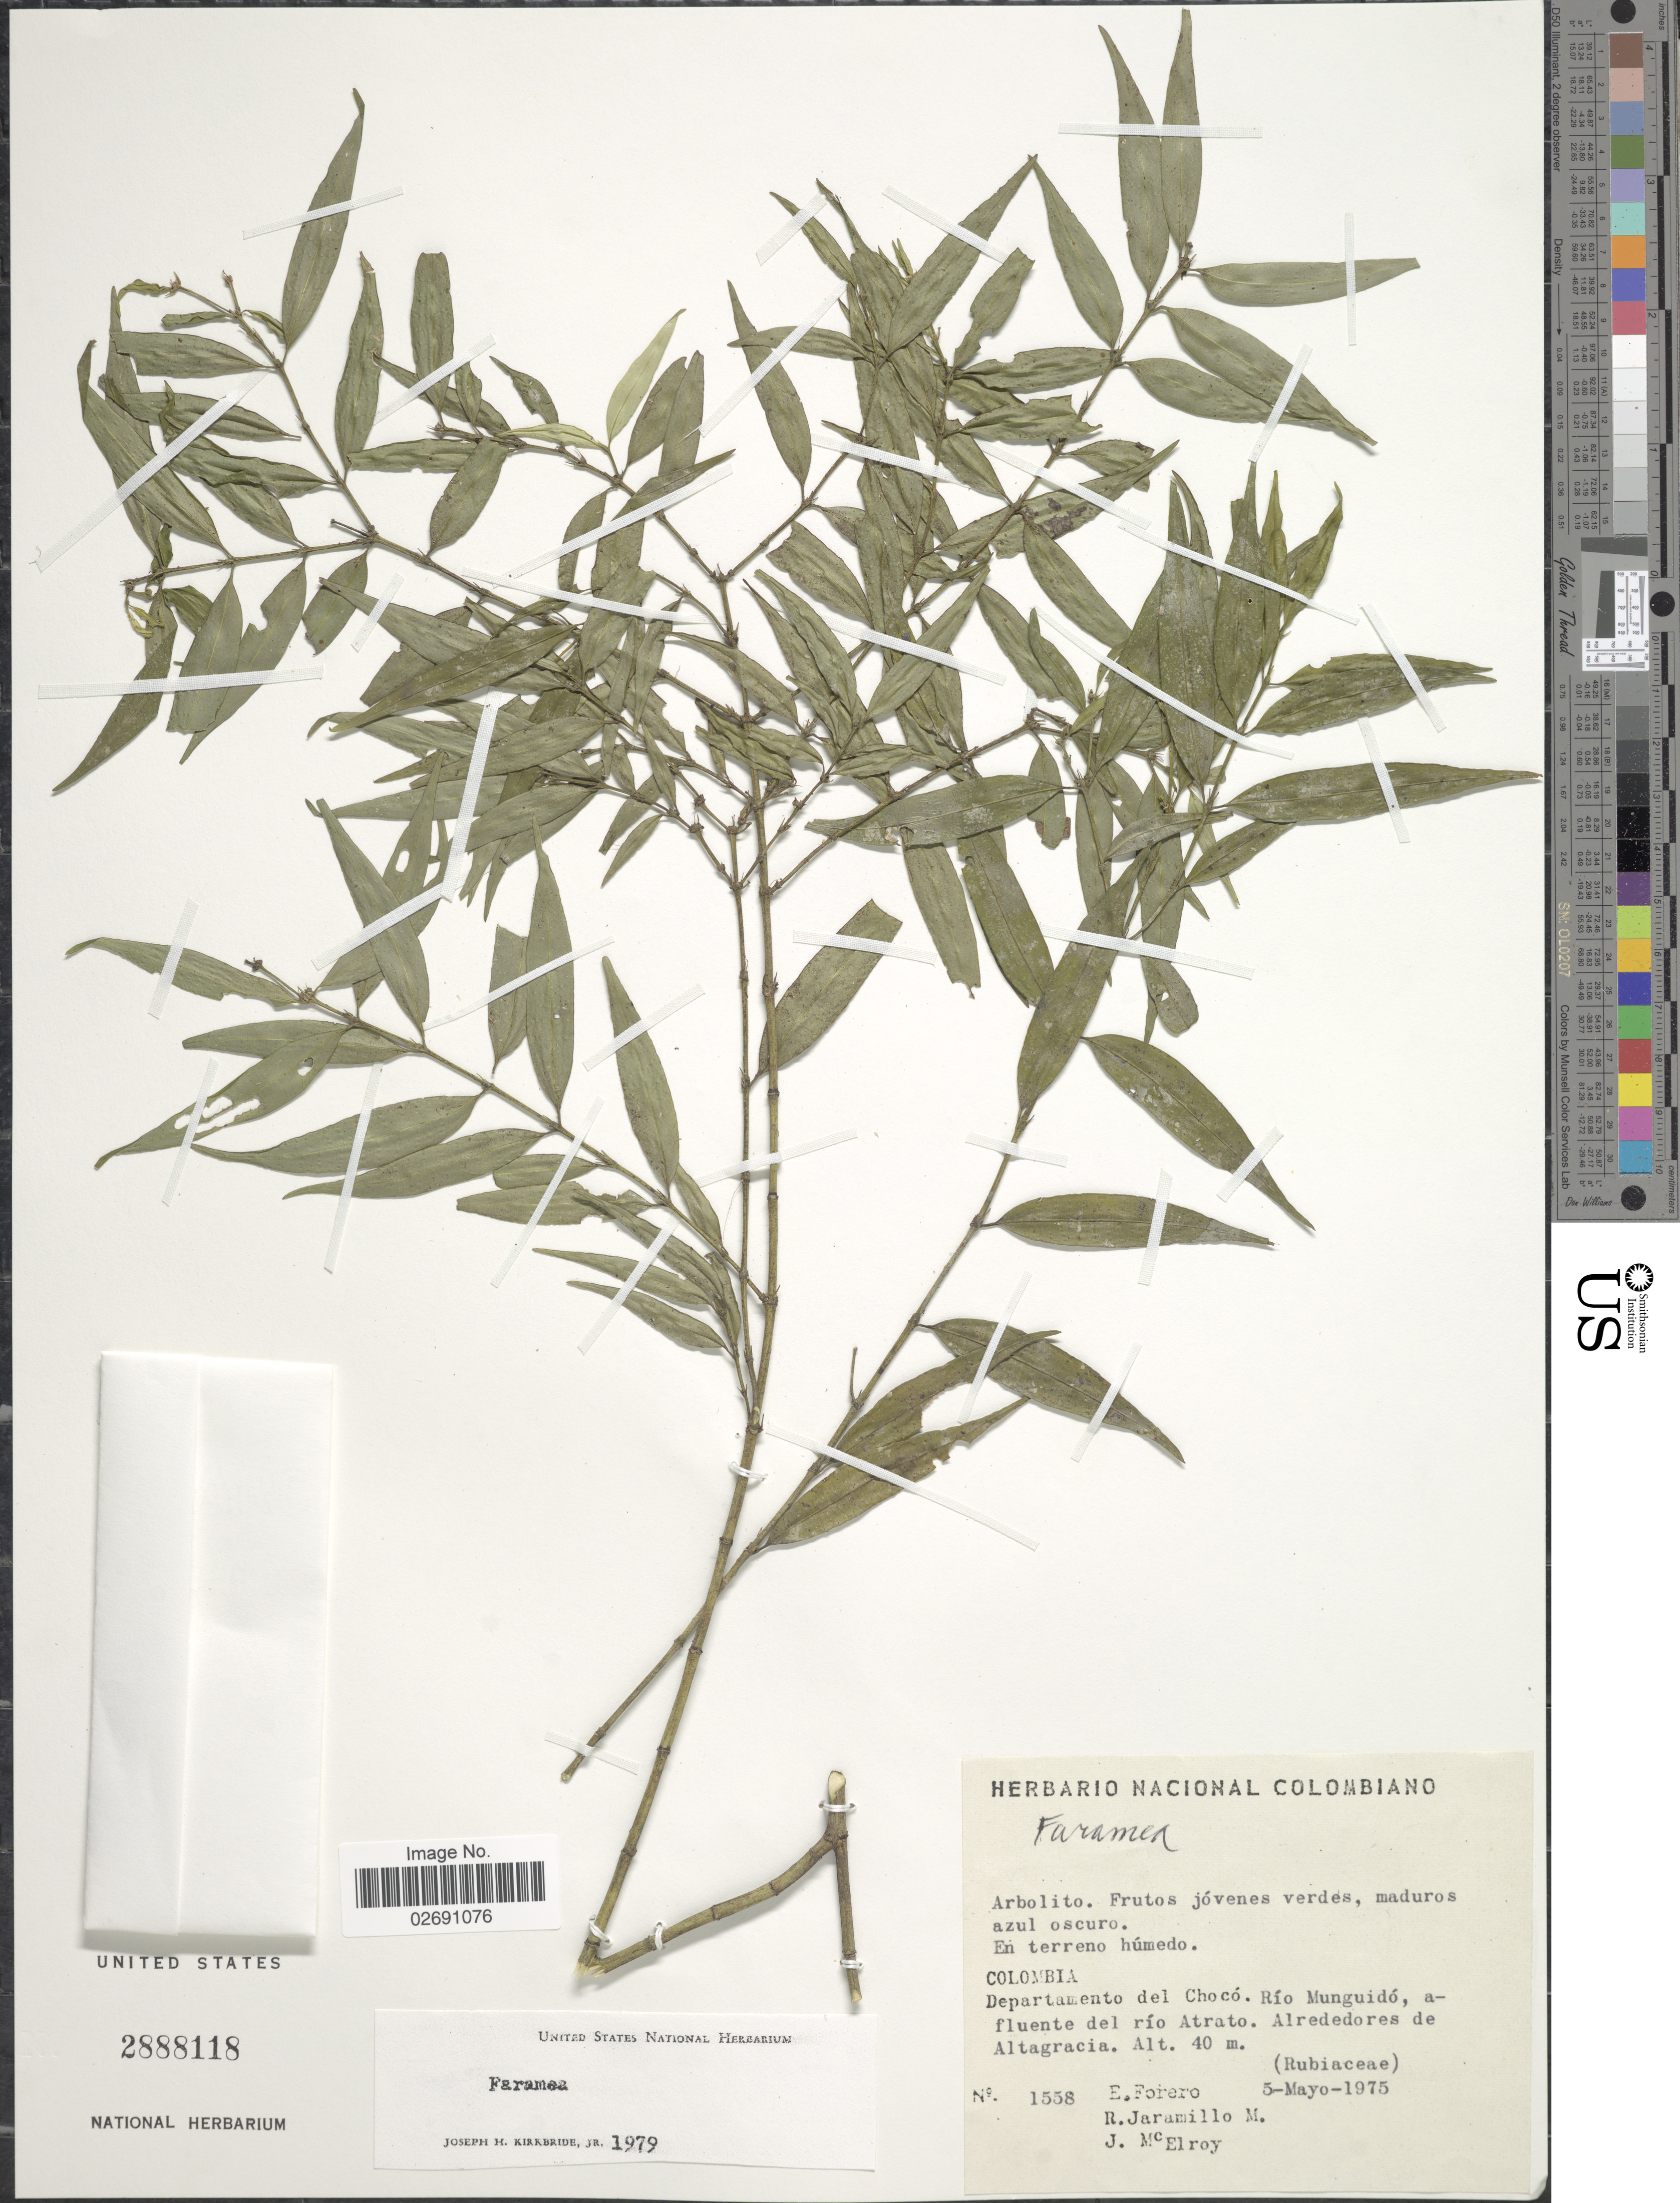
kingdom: Plantae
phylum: Tracheophyta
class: Magnoliopsida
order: Gentianales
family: Rubiaceae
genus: Faramea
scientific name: Faramea sp.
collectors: E. Forero, R. Jaramillo M. & J. B. McElroy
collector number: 1558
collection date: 1975-05-05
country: Colombia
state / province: Chocó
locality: Rio Munguido, afluente del rio Atrato, Alrededores de Altagracia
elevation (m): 40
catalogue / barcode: US 2888118